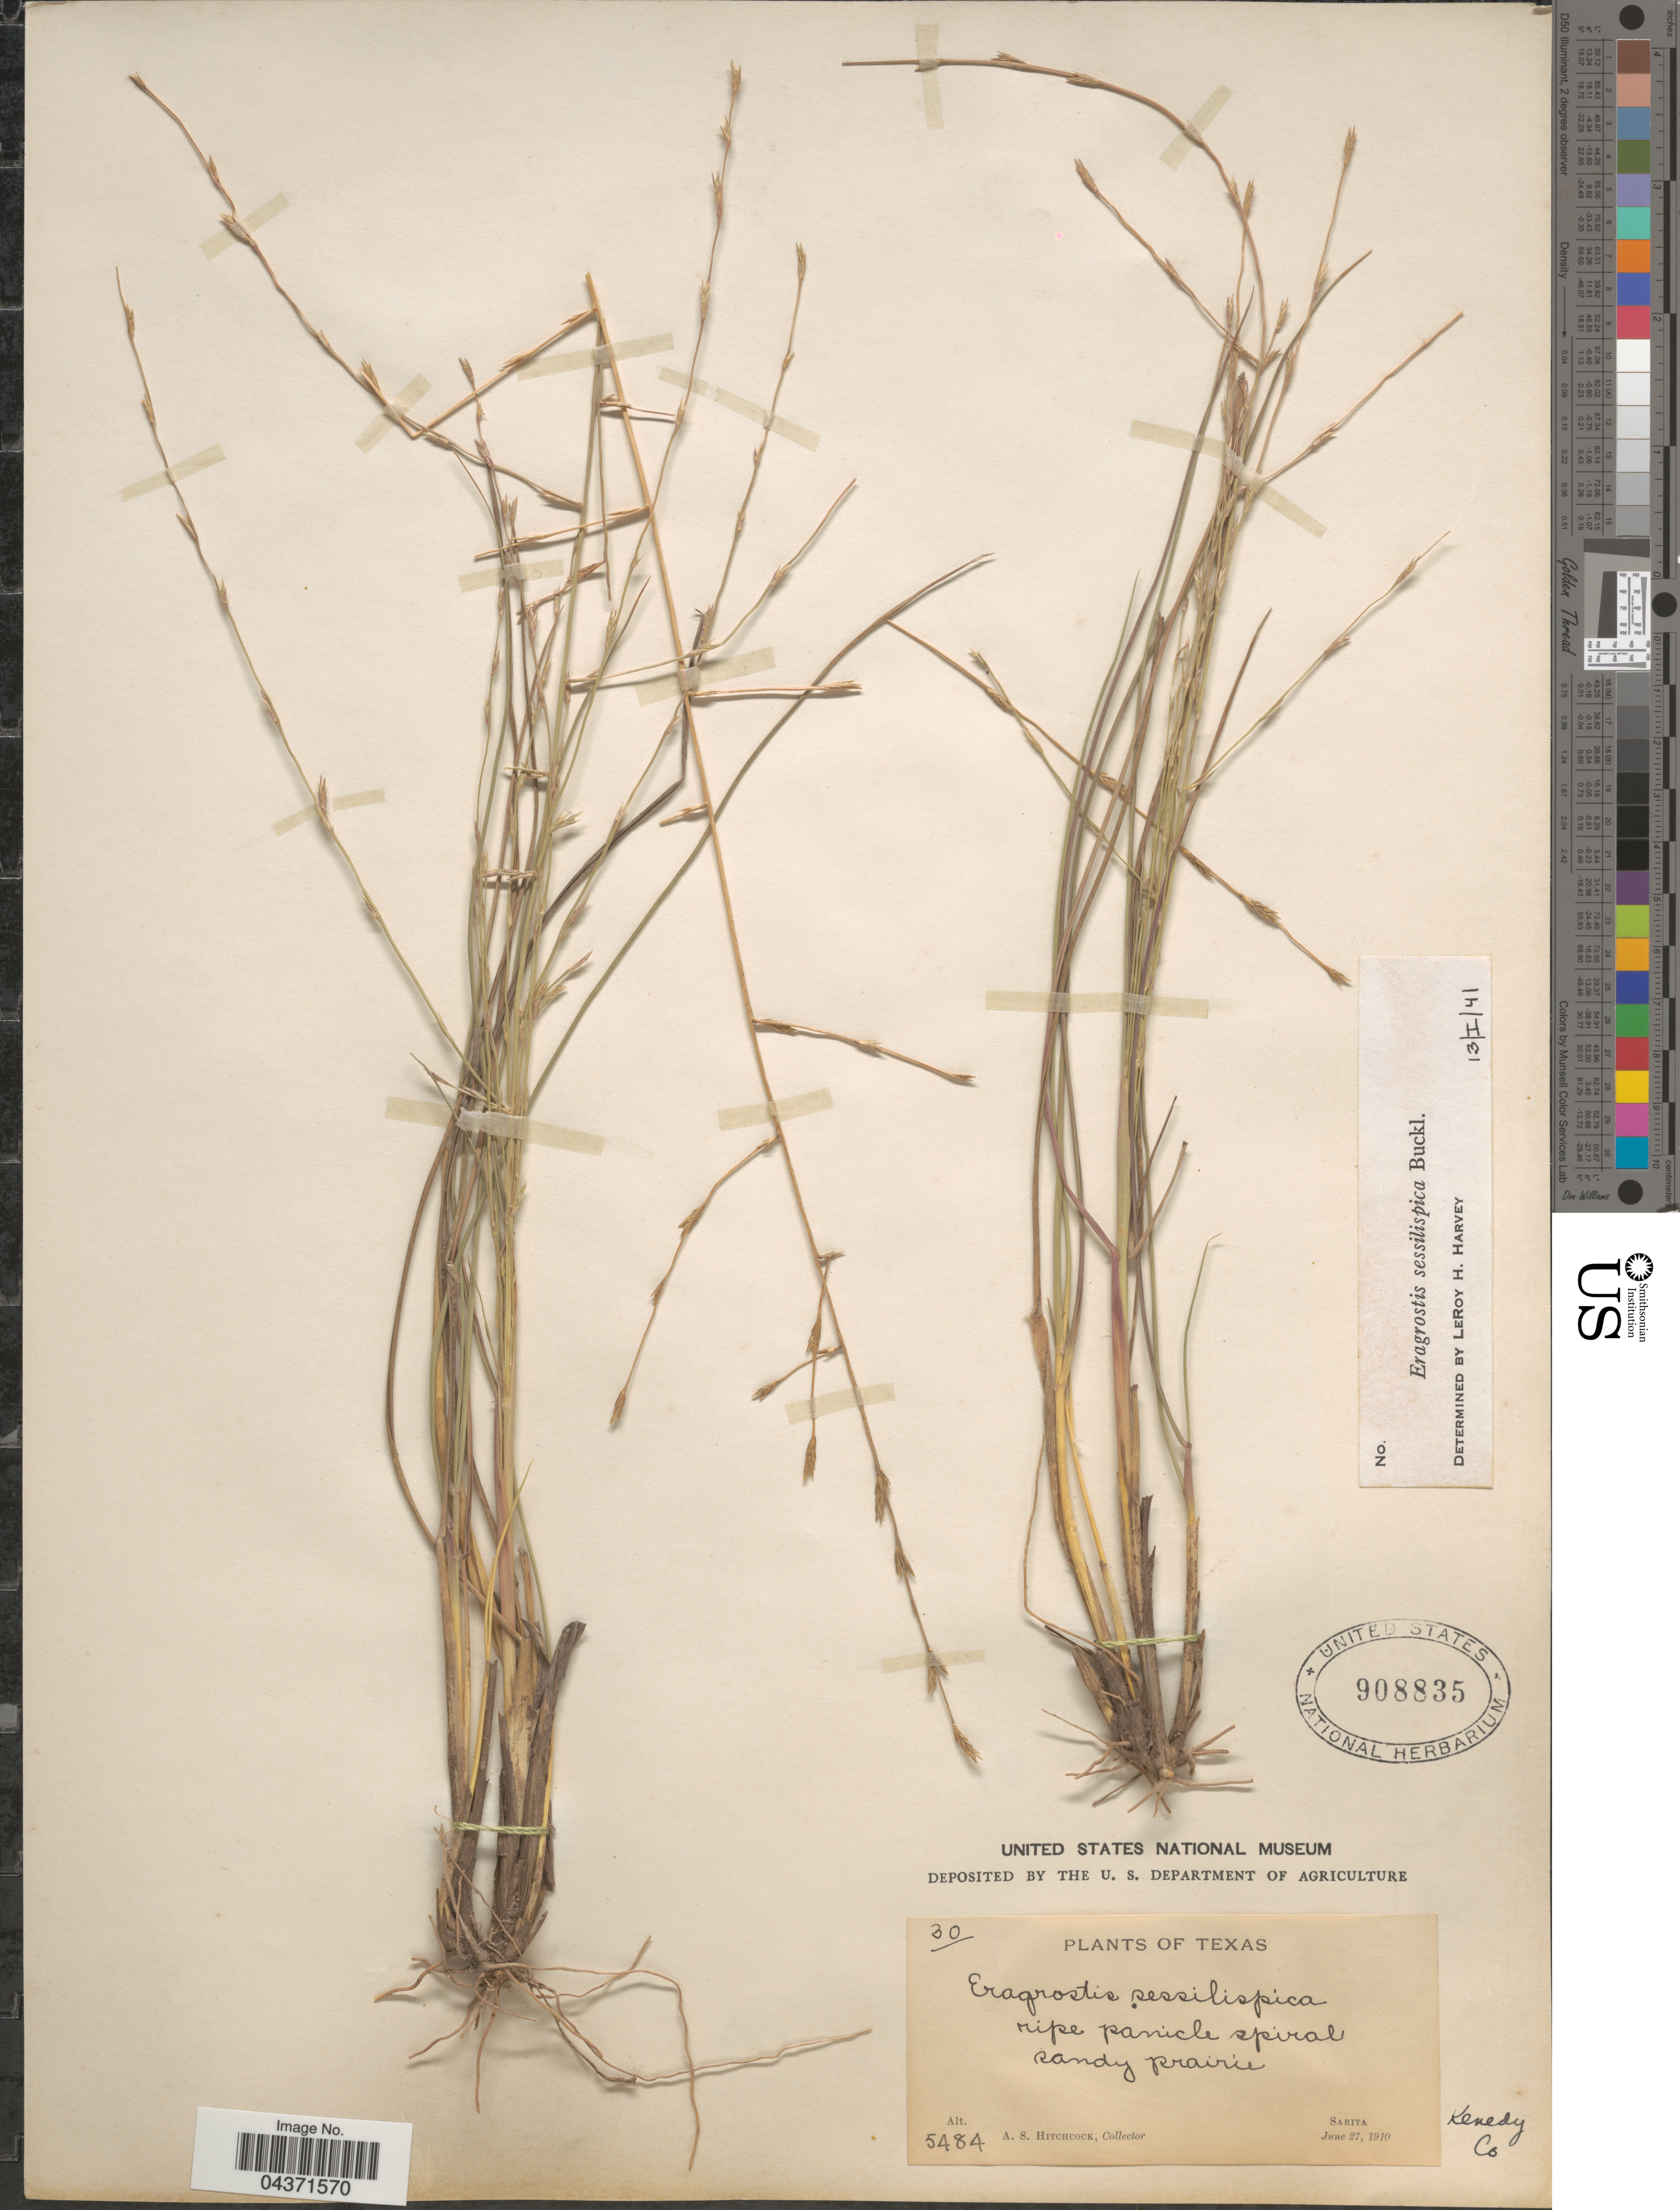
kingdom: Plantae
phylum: Tracheophyta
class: Liliopsida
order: Poales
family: Poaceae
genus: Eragrostis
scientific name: Eragrostis sessilispica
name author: Buckley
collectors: A. S. Hitchcock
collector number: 5484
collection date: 1910-06-27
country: United States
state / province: Texas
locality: Sarita. Kenedy Co.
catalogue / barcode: US 908835